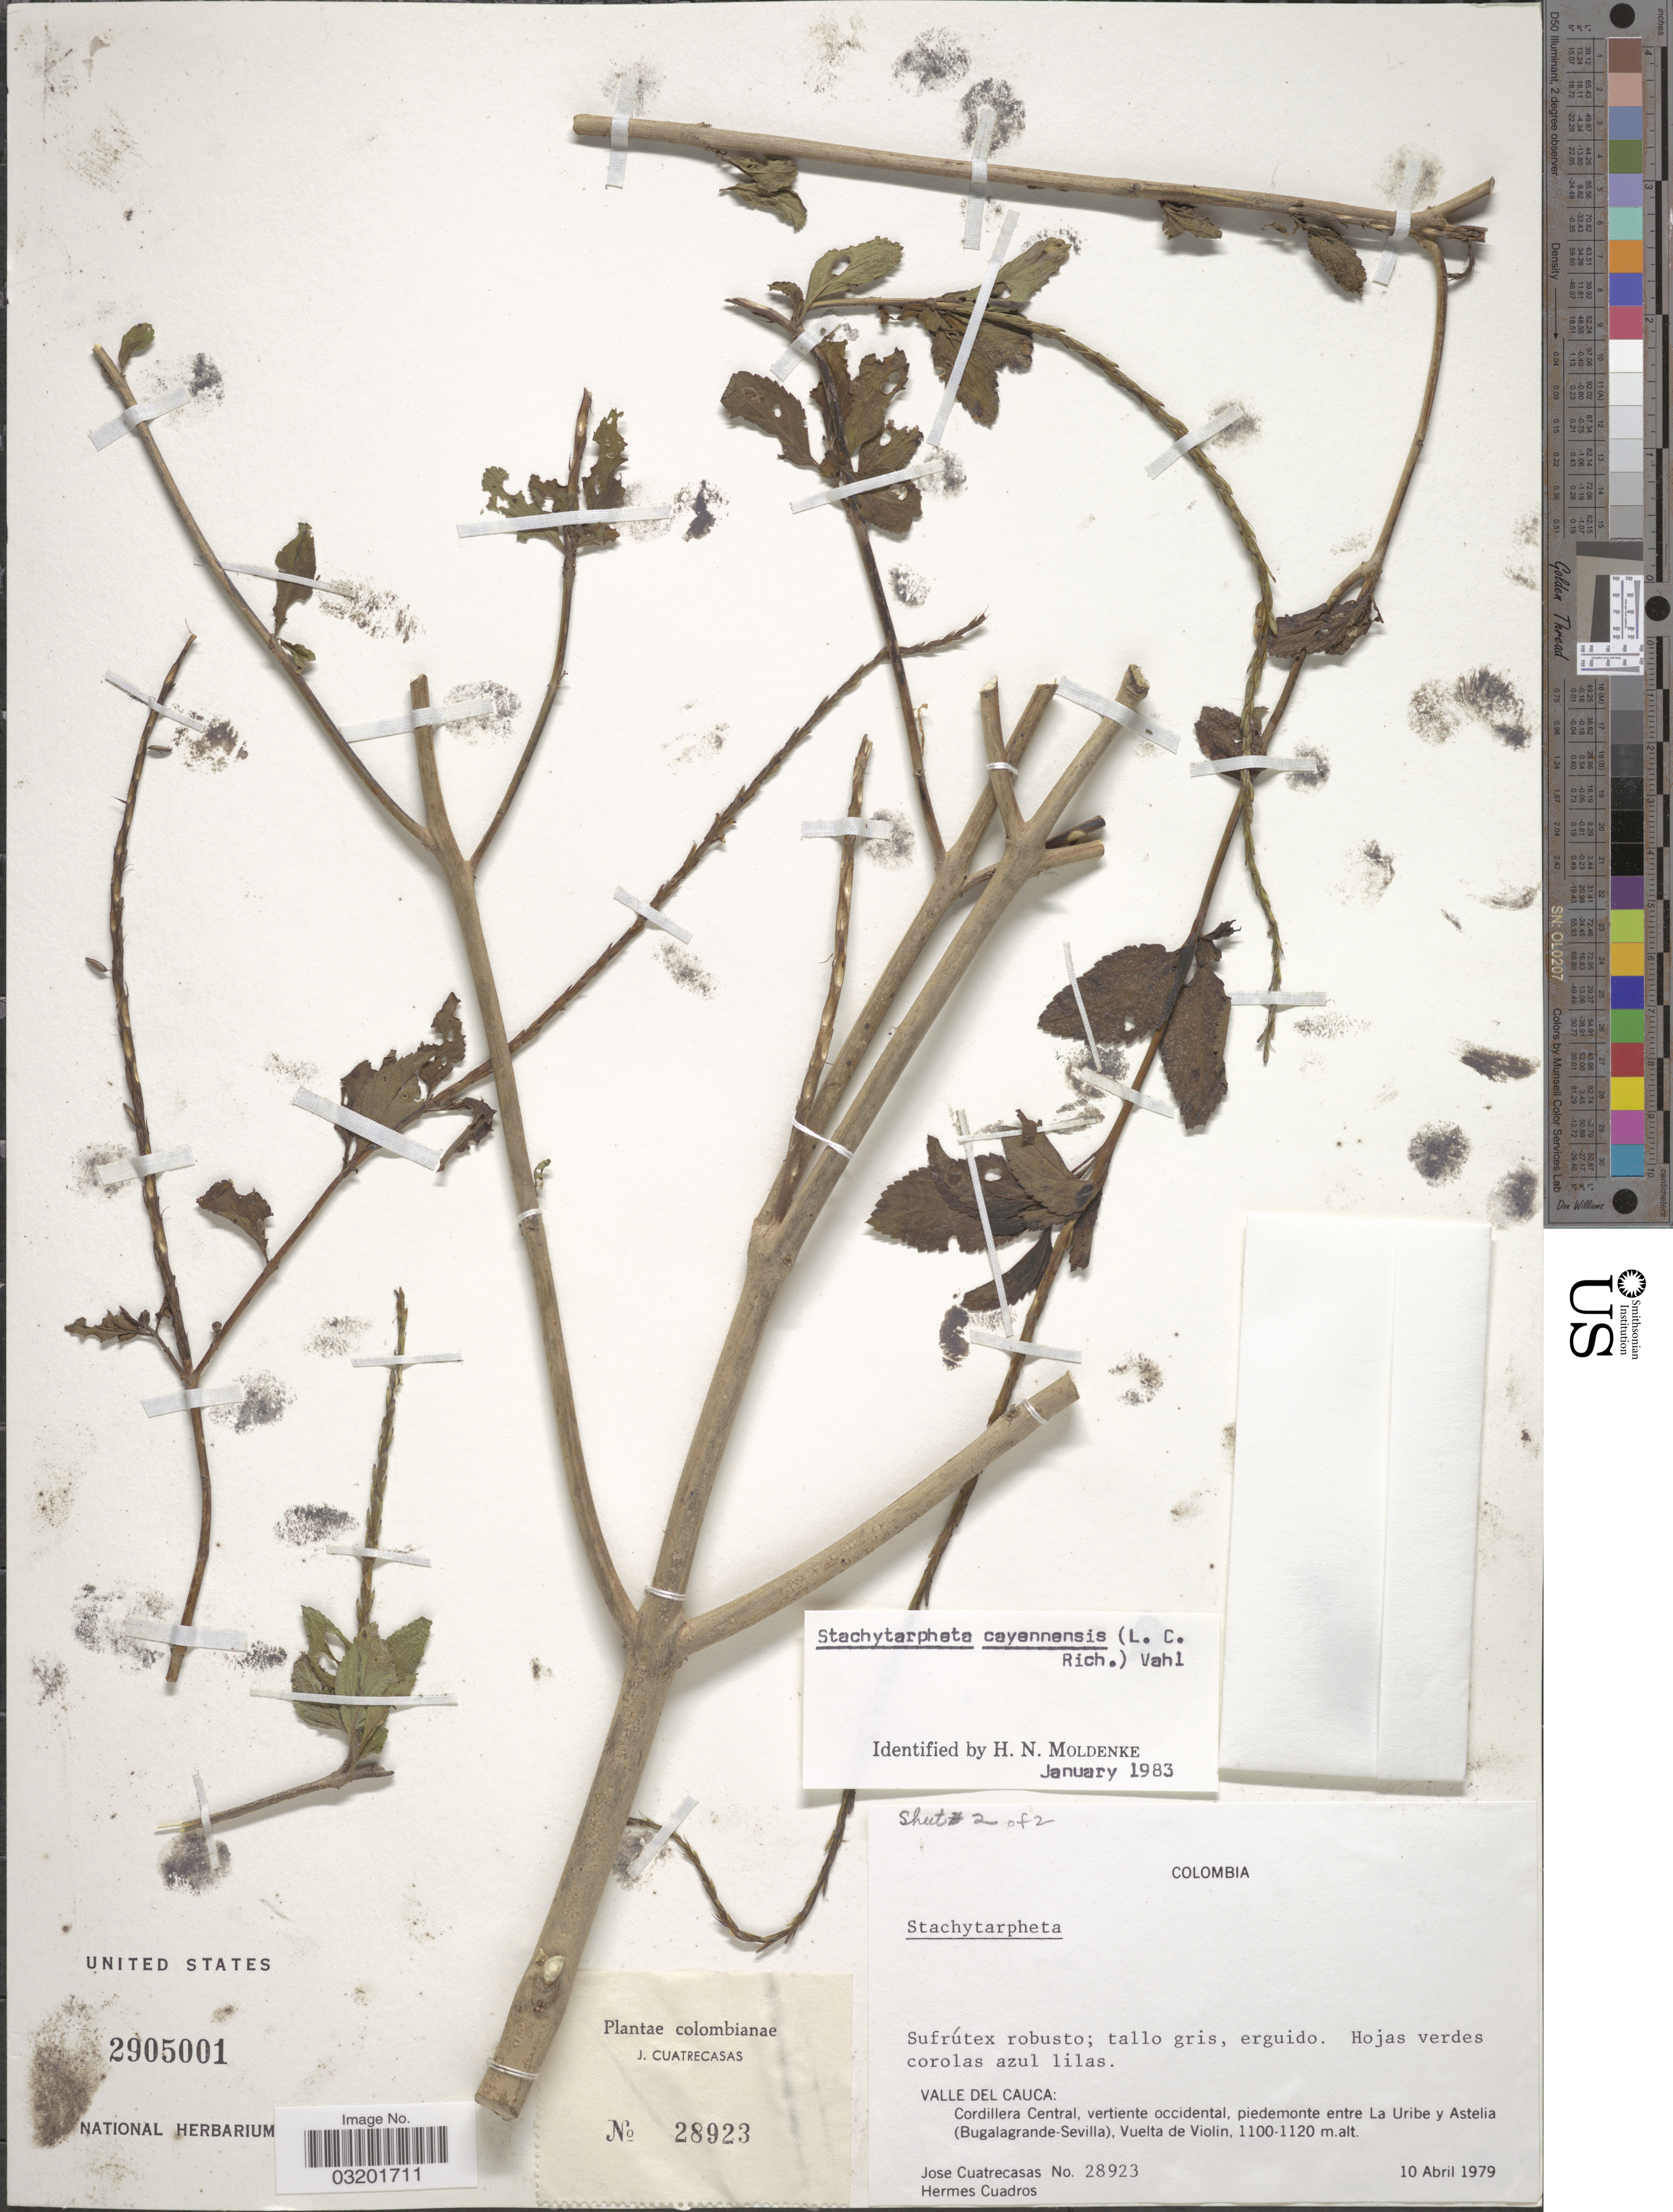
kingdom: Plantae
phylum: Tracheophyta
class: Magnoliopsida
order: Lamiales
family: Verbenaceae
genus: Stachytarpheta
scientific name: Stachytarpheta cayennensis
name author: (Rich.) Vahl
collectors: J. Cuatrecasas & H. Cuadros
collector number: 28923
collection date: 1979-04-10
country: Colombia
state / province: Valle del Cauca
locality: Cordillera Central, vertiente occidental, piedemonte entre La Uribe y Astelia (Bugalagrande-Sevilla), Vuelte de Violin.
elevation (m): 1100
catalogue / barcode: US 2905001